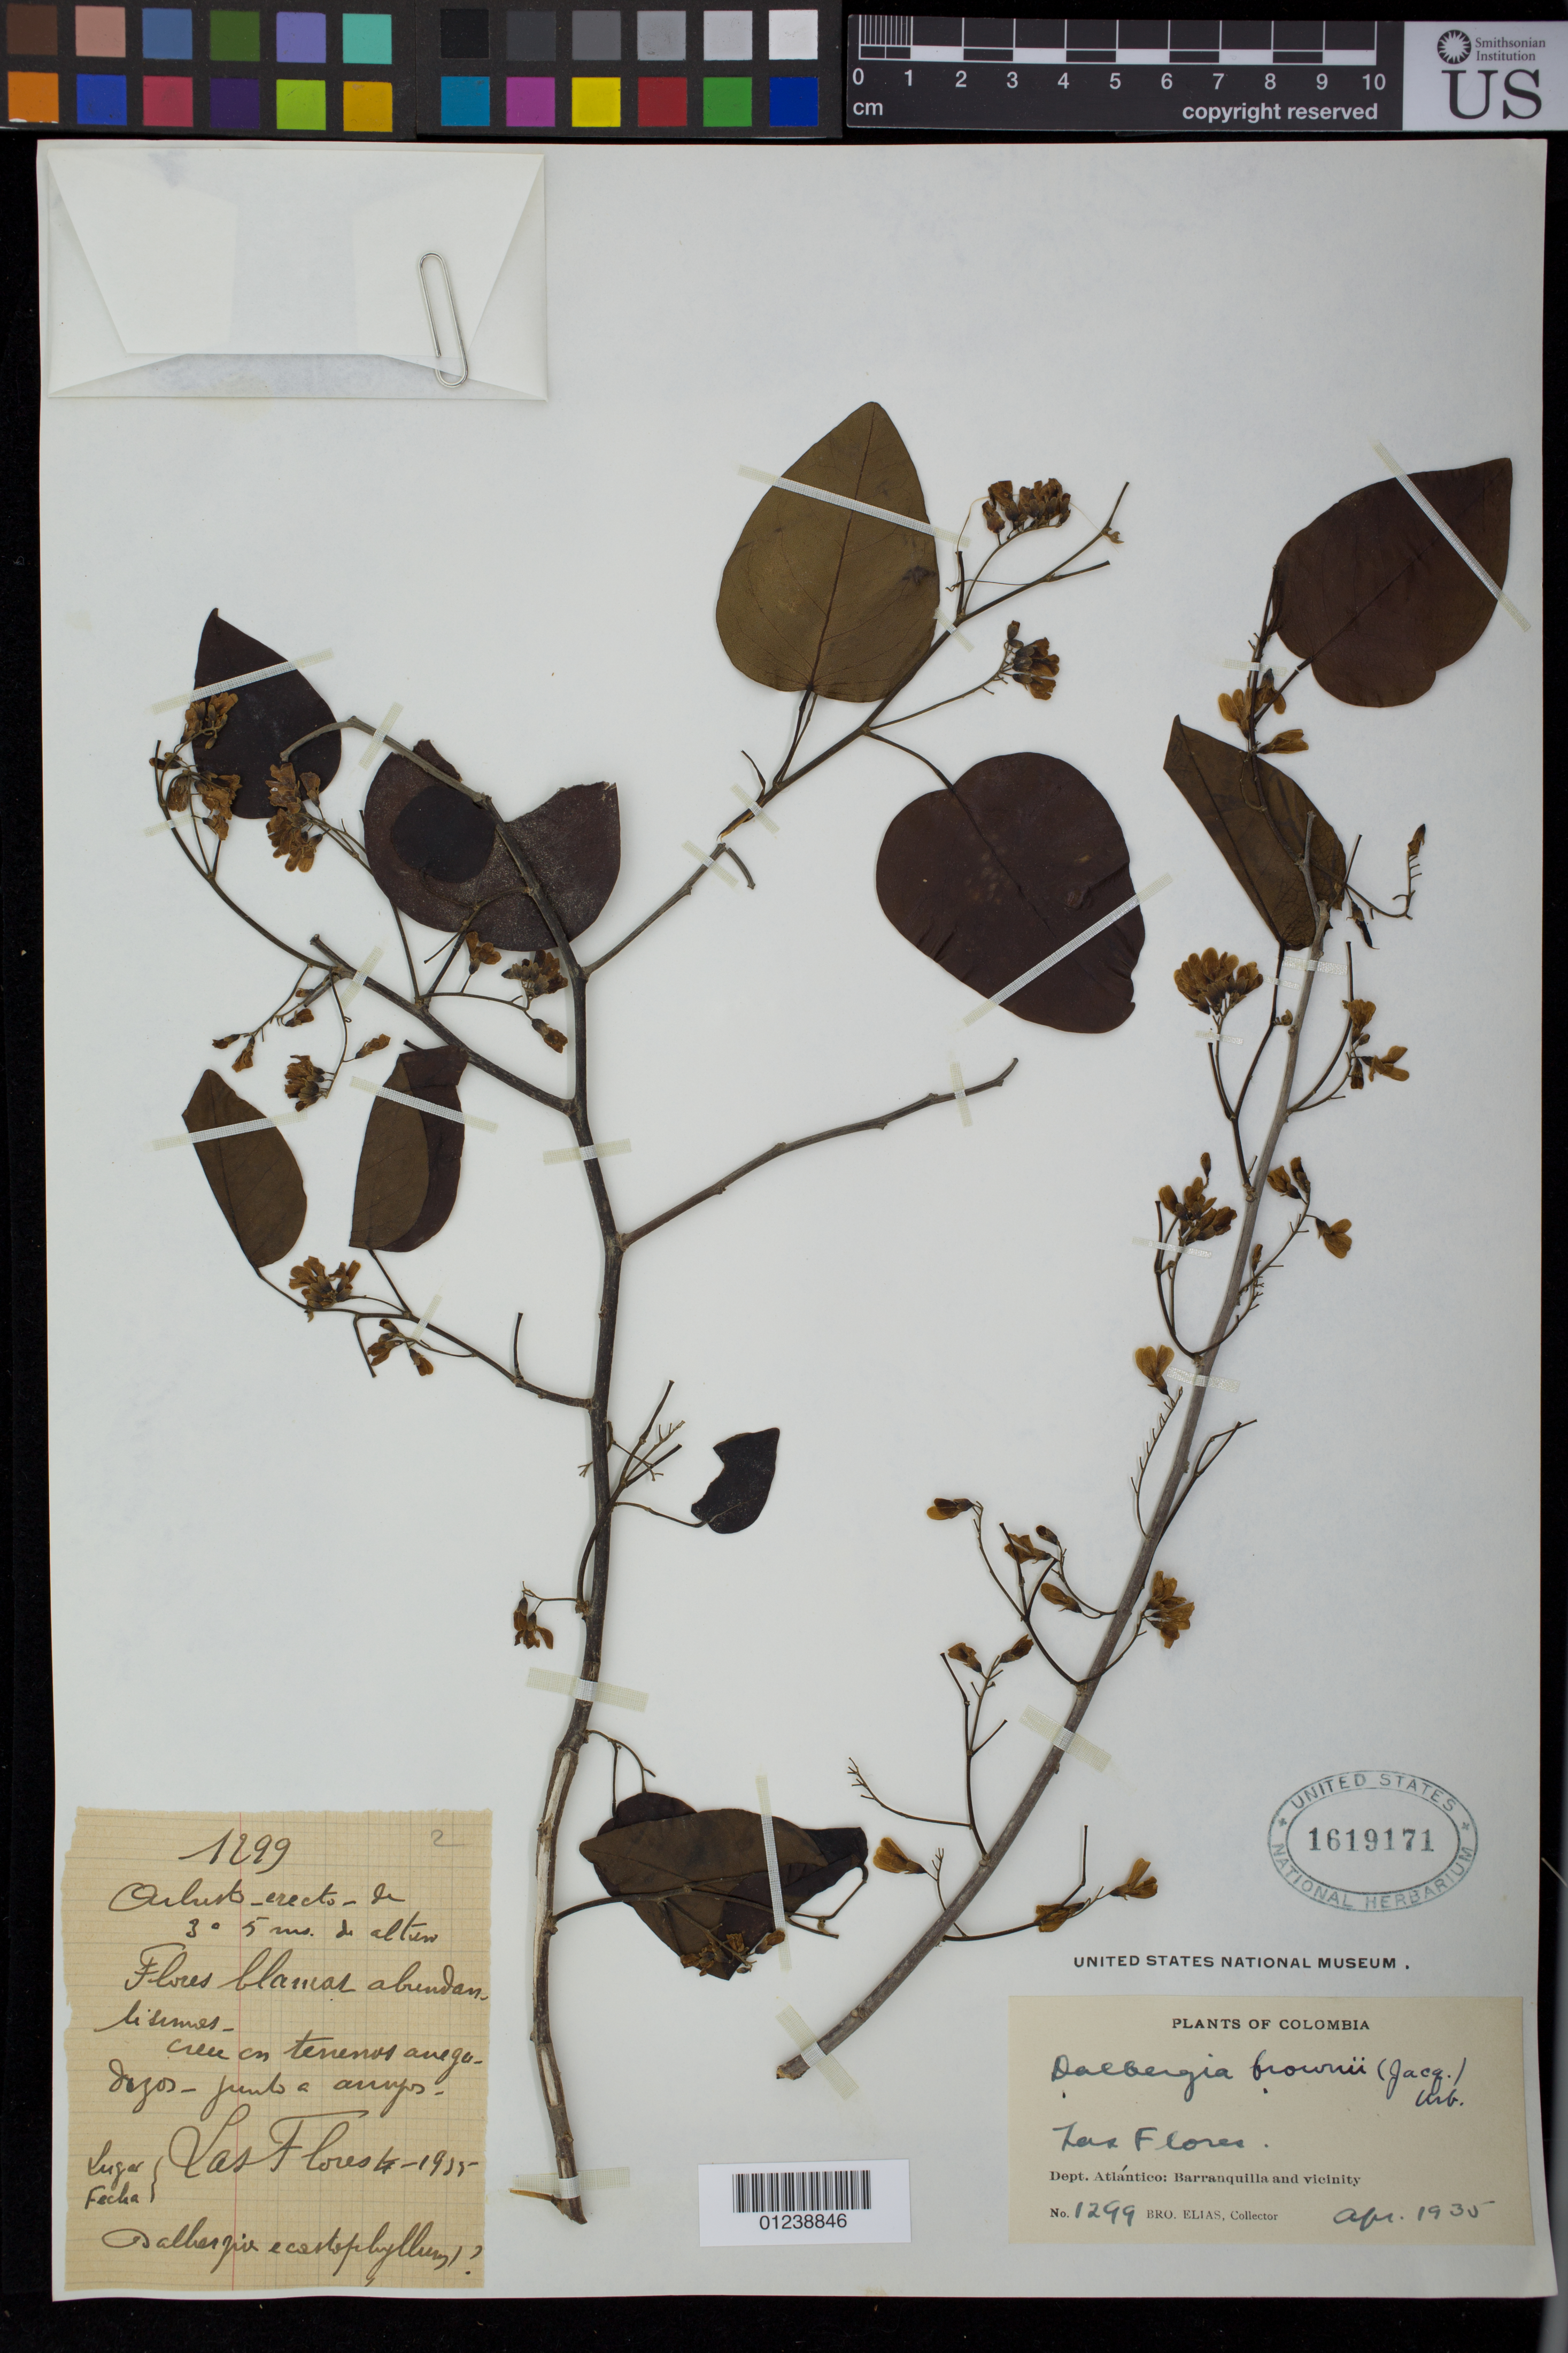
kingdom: Plantae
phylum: Tracheophyta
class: Magnoliopsida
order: Fabales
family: Fabaceae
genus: Dalbergia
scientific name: Dalbergia brownei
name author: (Jacq.) Schinz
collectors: Bro. Elias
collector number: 1299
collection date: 1935-04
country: Colombia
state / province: Atlantico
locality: Barranquilla and vicinity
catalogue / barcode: US 1619171